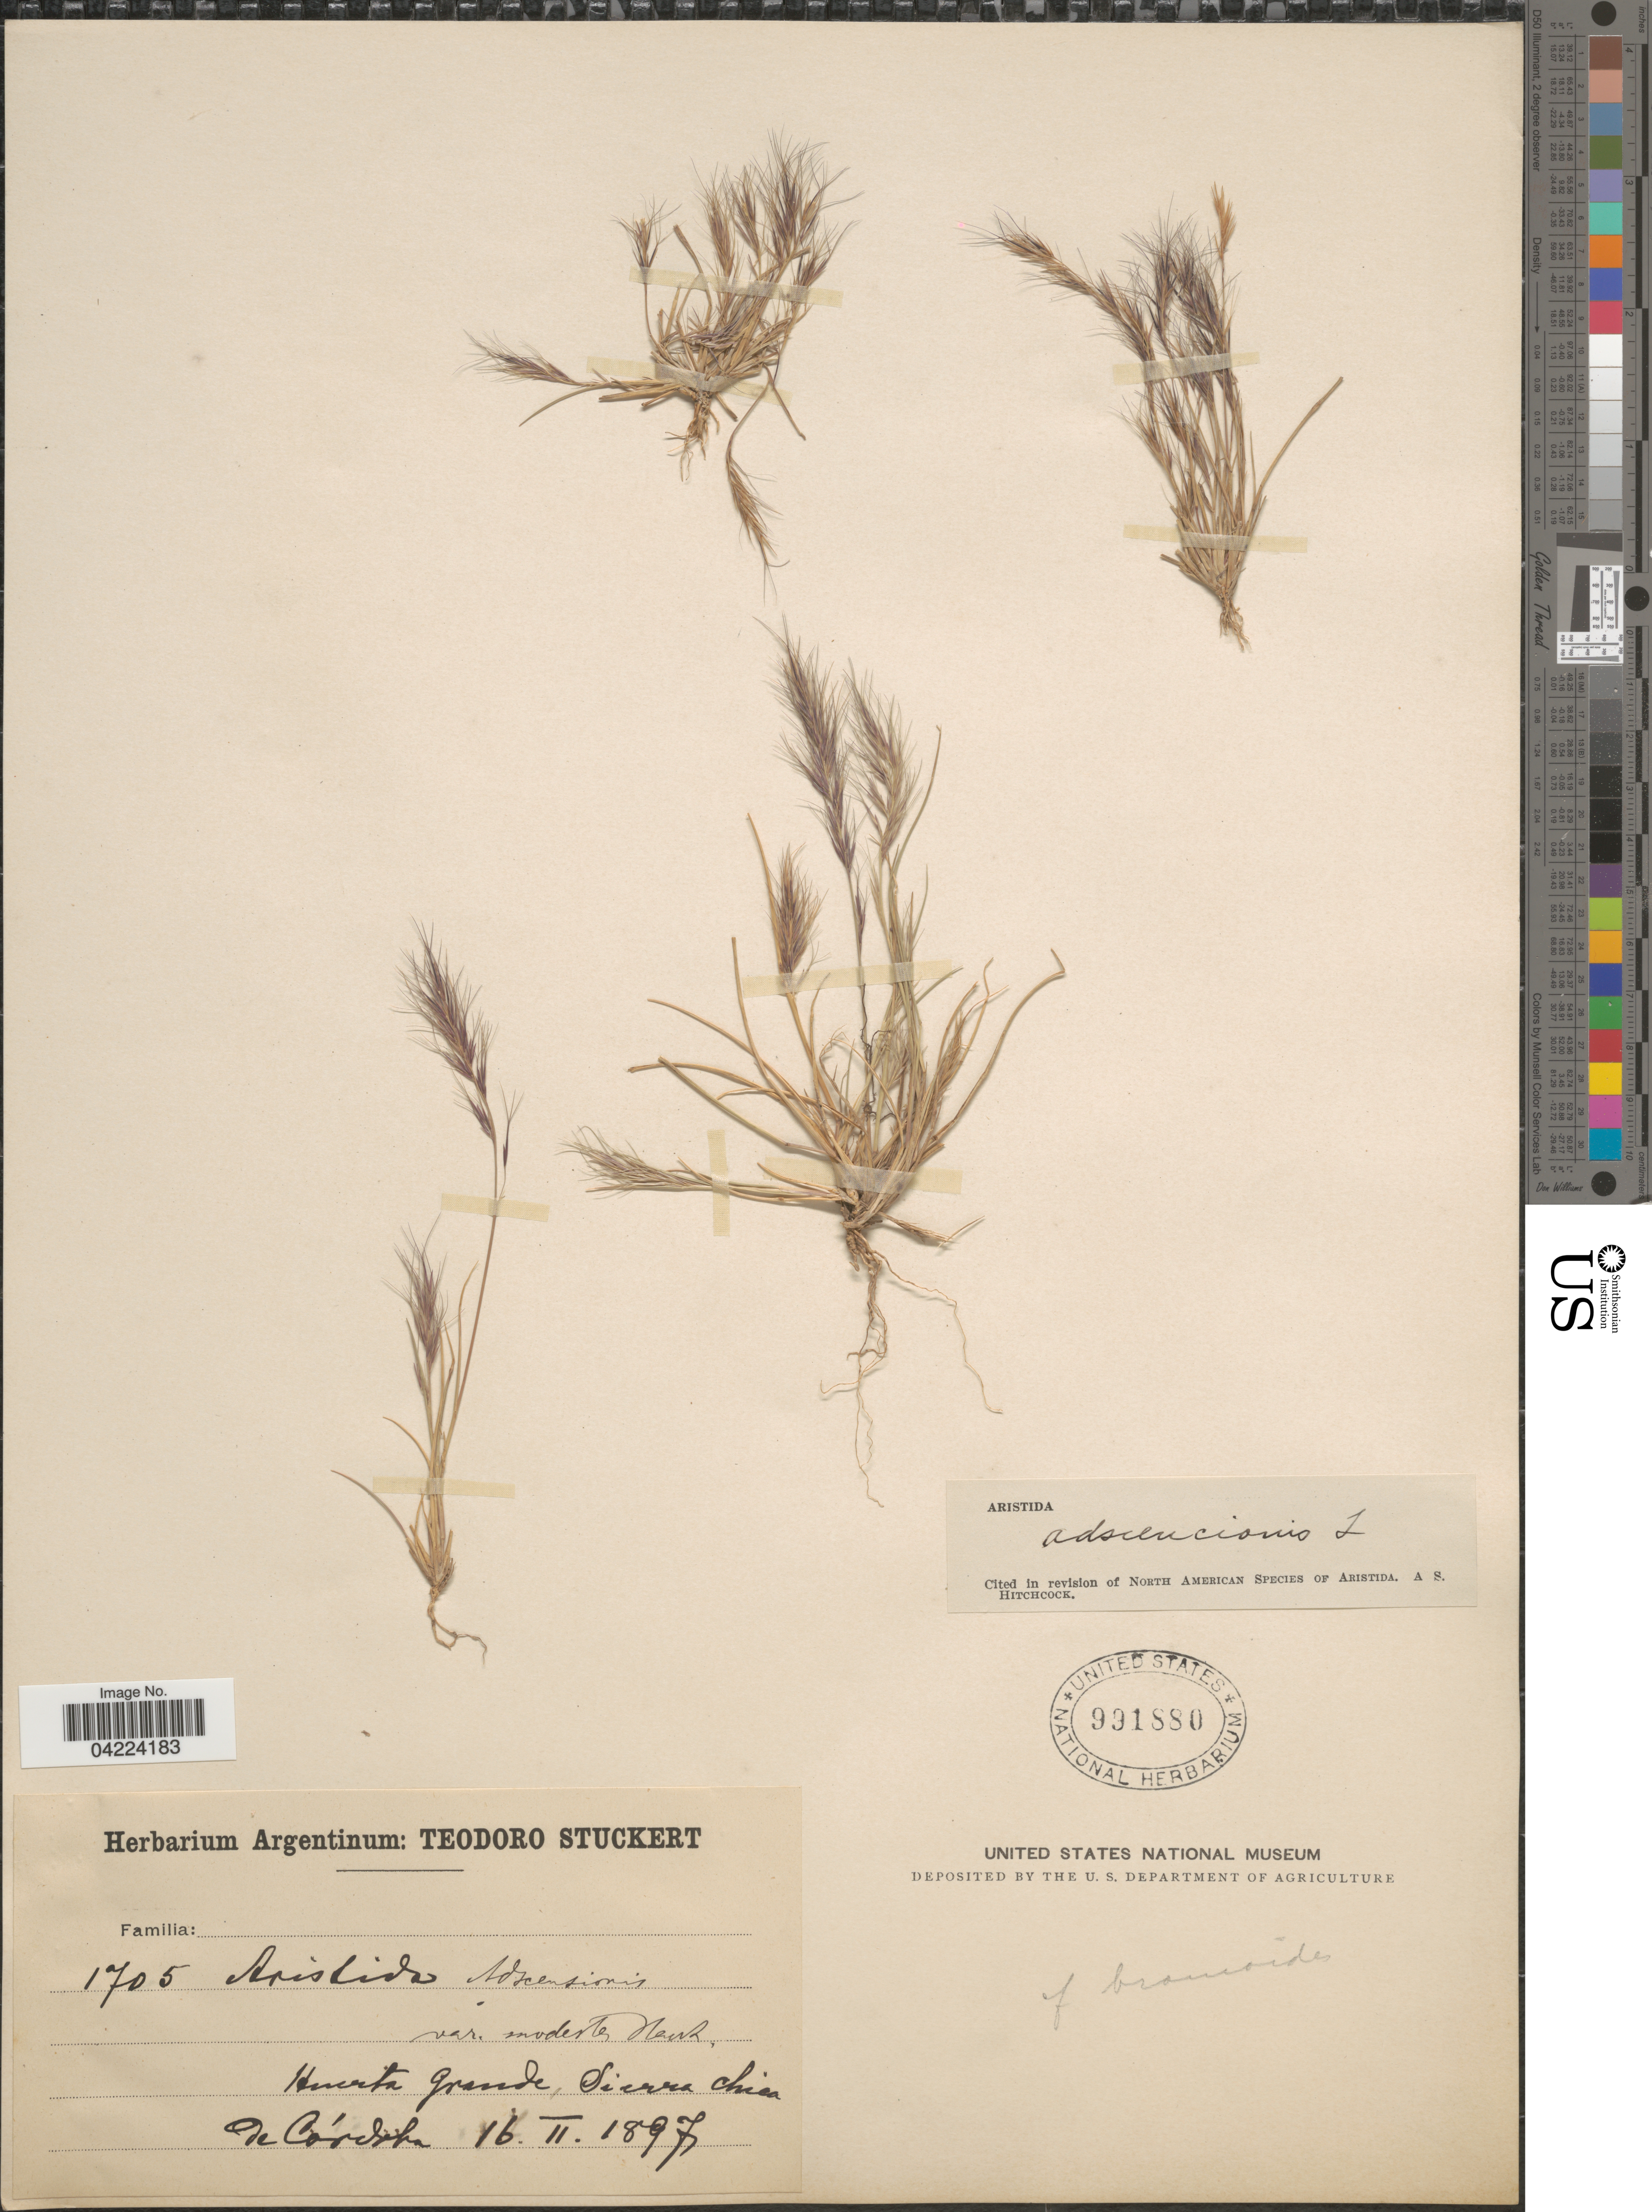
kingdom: Plantae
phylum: Tracheophyta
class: Liliopsida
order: Poales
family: Poaceae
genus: Aristida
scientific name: Aristida adscensionis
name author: L.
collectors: T. Stuckert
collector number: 1705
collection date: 1897-02-16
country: Argentina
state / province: Cordoba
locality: Sierra chica de Córdoba.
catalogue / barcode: US 991880